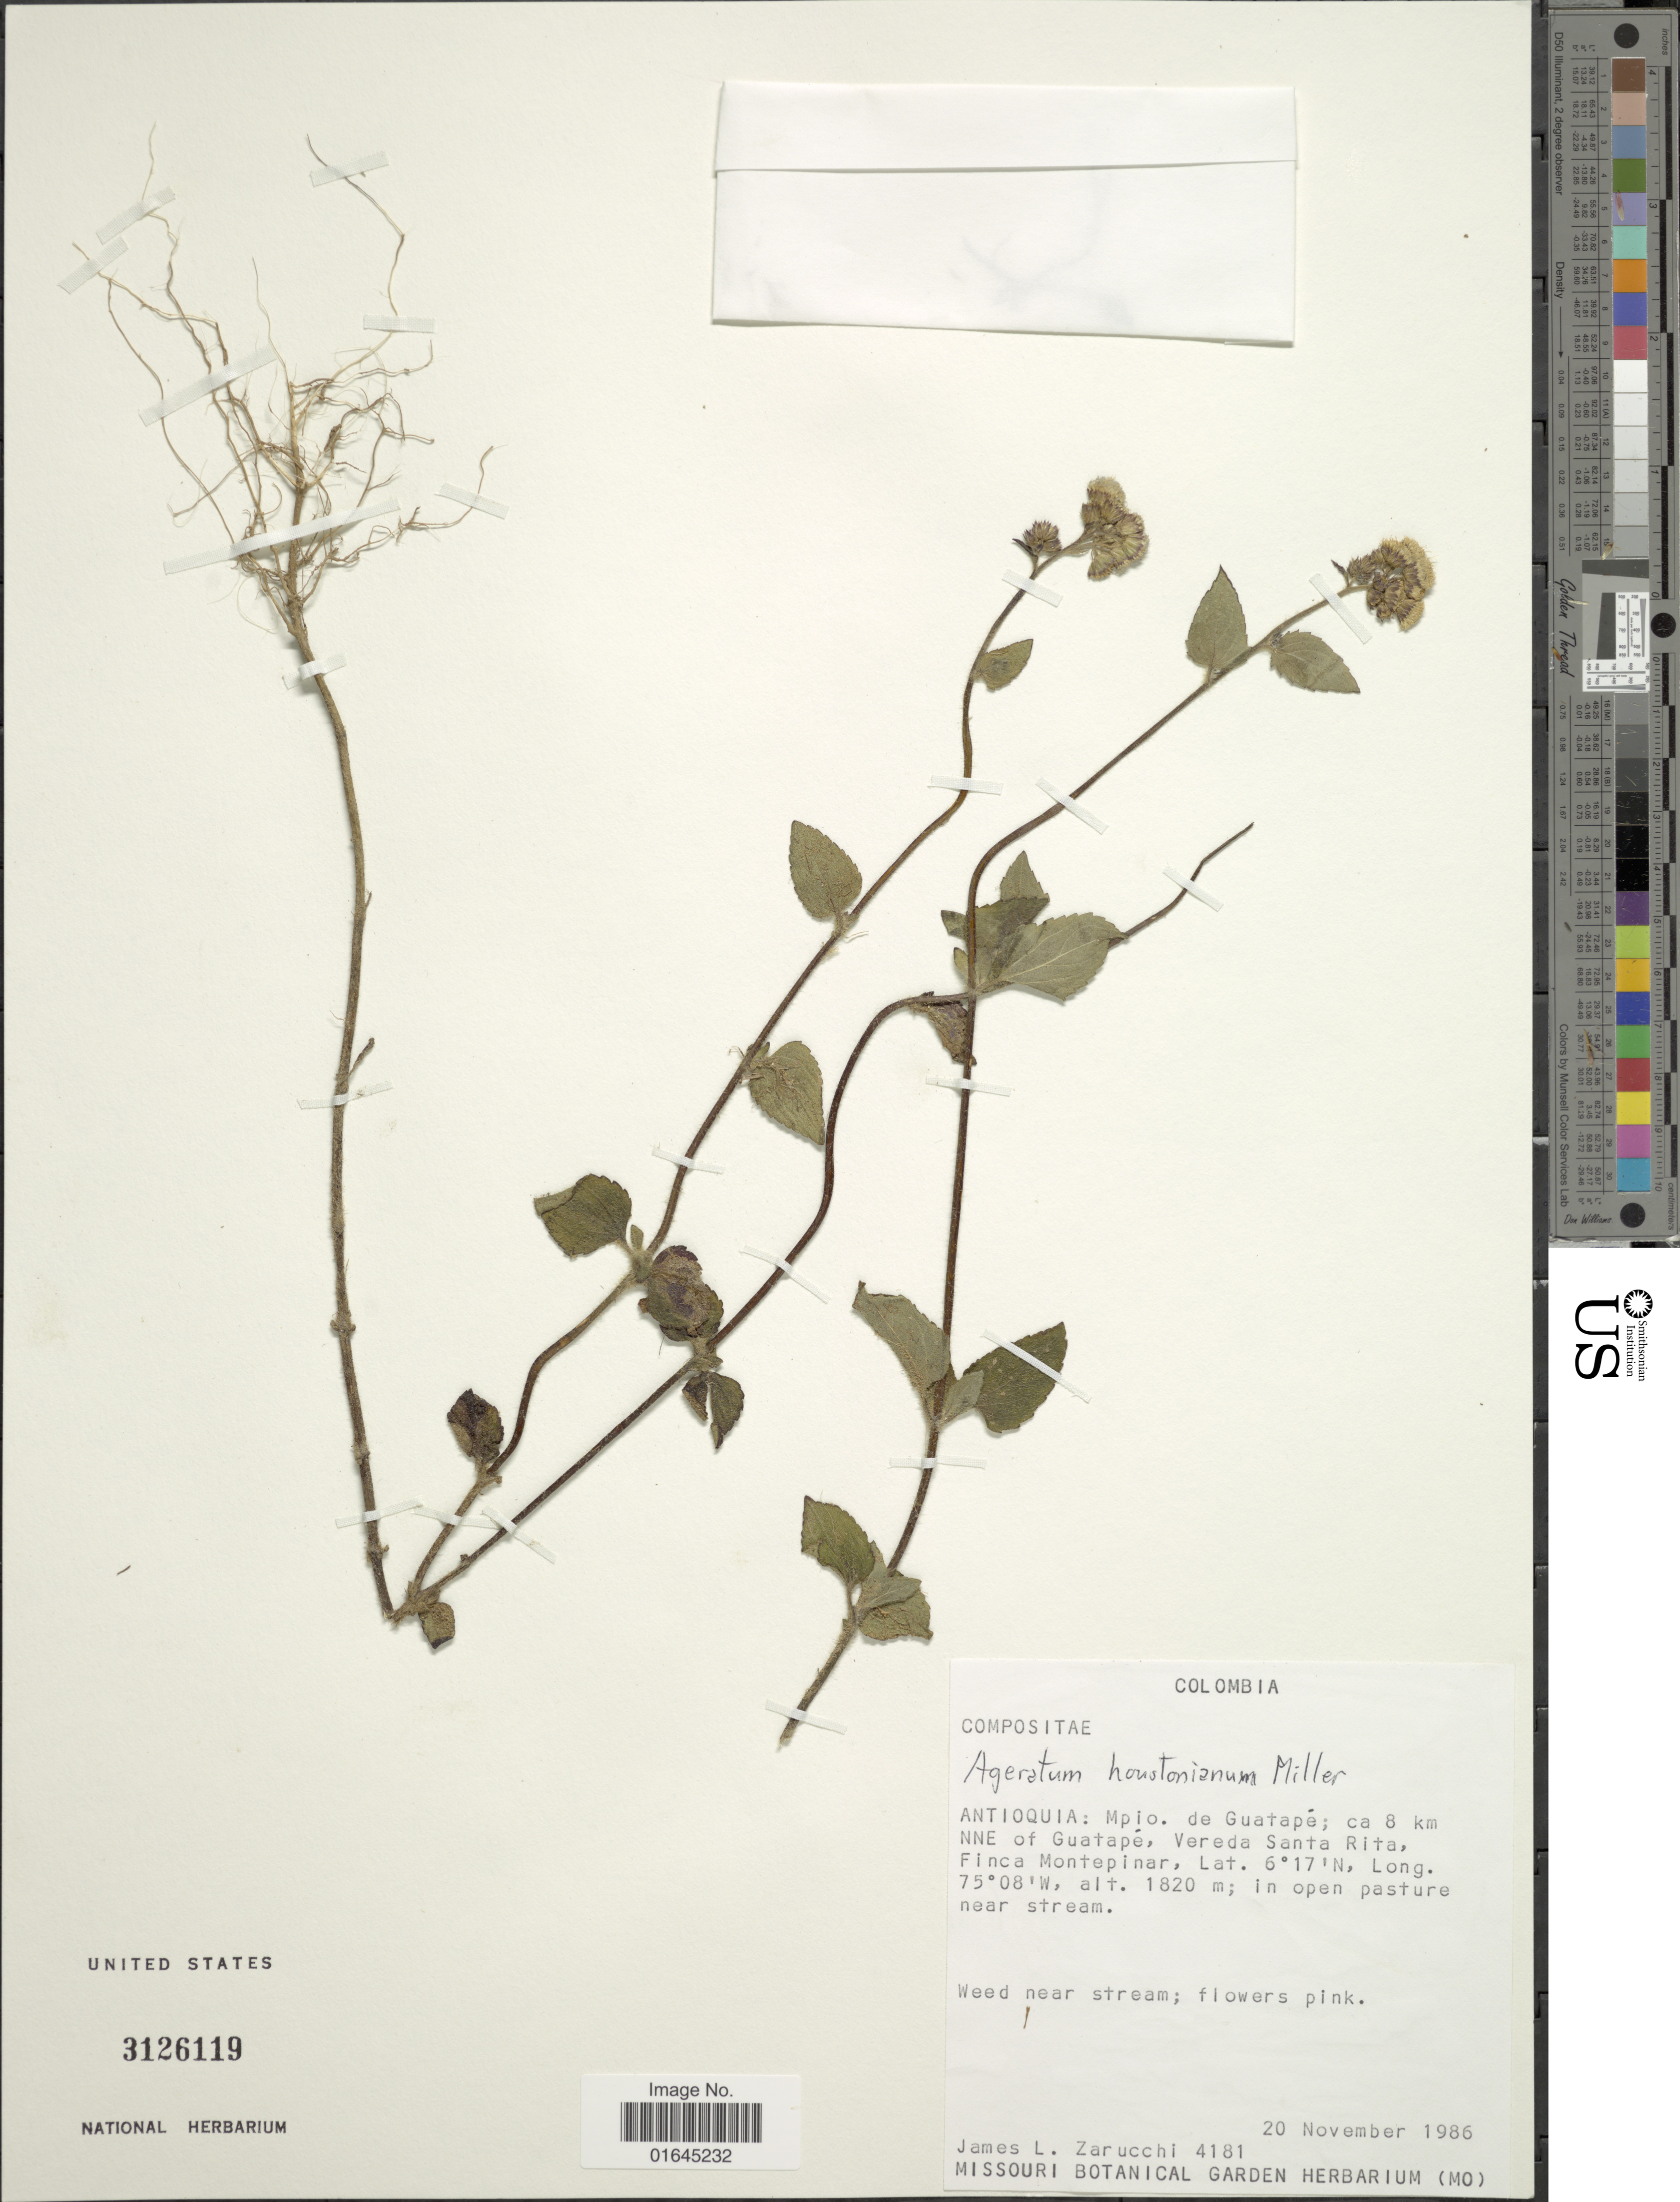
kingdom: Plantae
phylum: Tracheophyta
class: Magnoliopsida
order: Asterales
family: Asteraceae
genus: Ageratum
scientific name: Ageratum houstonianum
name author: Mill.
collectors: J. L. Zarucchi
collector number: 4181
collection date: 1986-11-20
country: Colombia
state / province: Antioquia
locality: Mpio. de Guatapé; ca. 8 km NNE of GGuatapé, Verede Santa Rita. Finca Montepinar.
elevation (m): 1820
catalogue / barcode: US 3126119